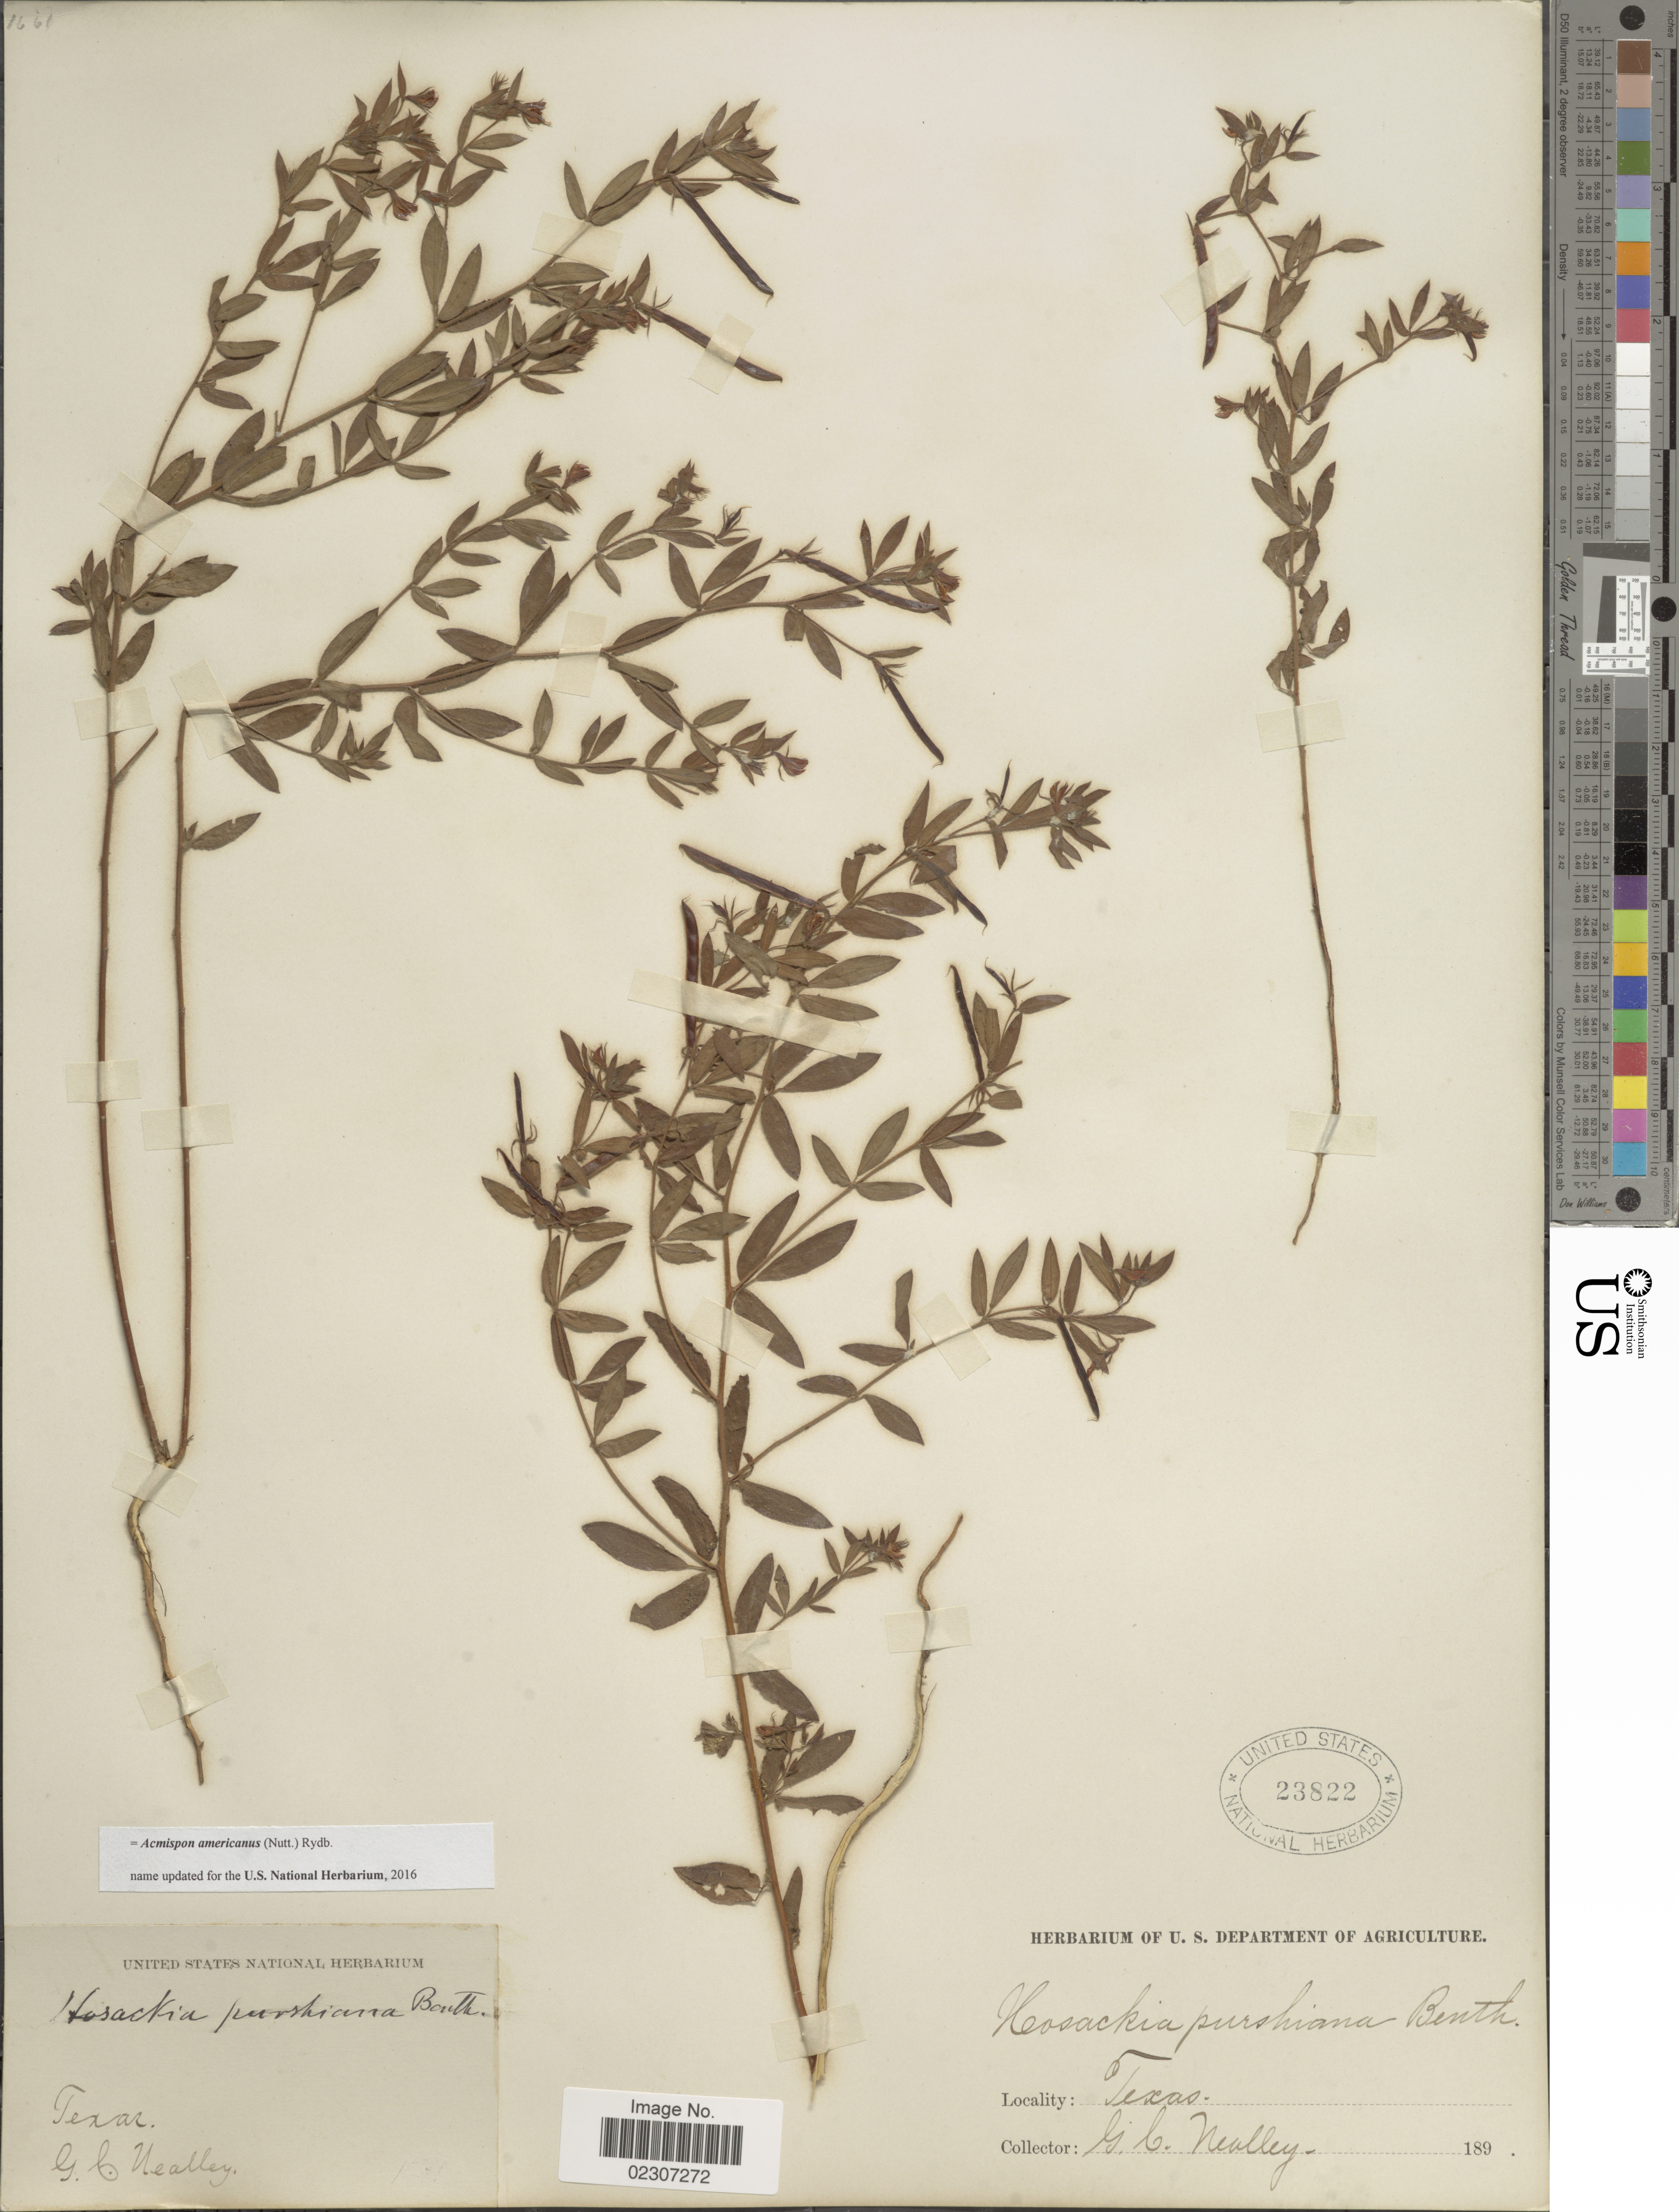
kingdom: Plantae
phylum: Tracheophyta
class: Magnoliopsida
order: Fabales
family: Fabaceae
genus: Acmispon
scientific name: Acmispon americanus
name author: (Nutt.) Rydb.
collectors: G. C. Nealley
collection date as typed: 189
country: United States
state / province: Texas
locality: Texas.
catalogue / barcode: US 23822